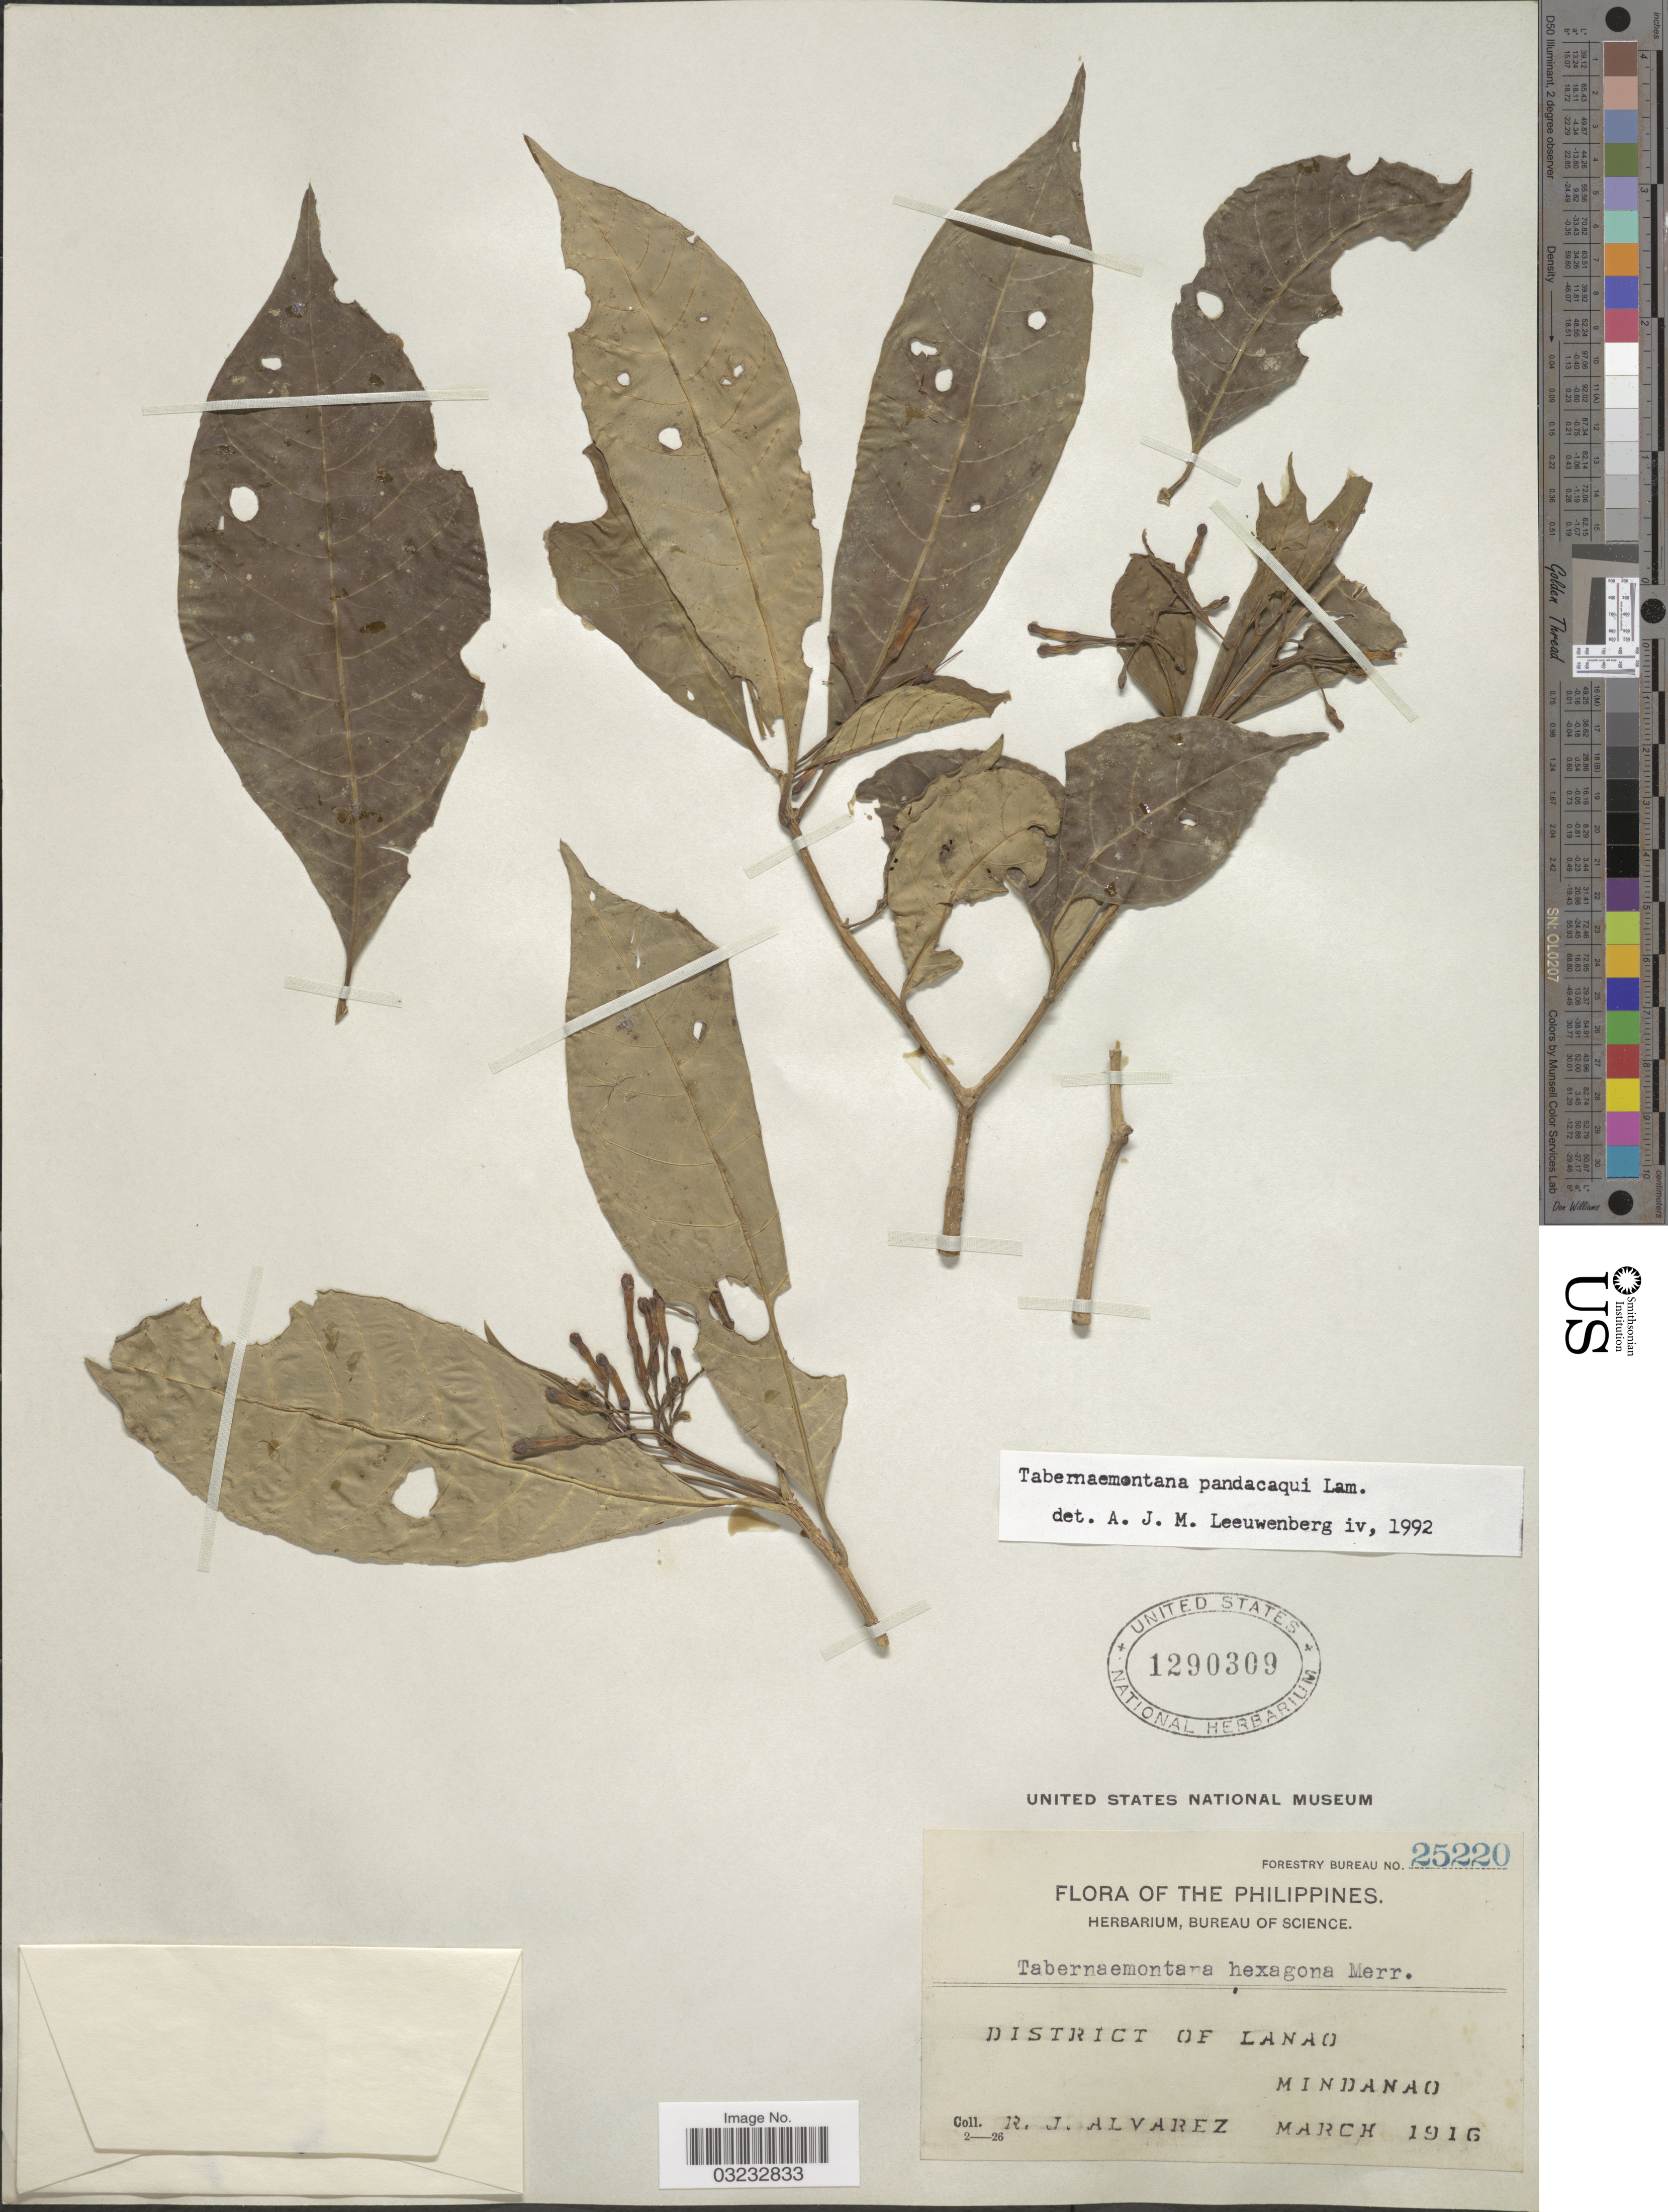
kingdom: Plantae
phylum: Tracheophyta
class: Magnoliopsida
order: Gentianales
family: Apocynaceae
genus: Tabernaemontana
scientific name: Tabernaemontana pandacaqui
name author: Poir.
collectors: R. Alvarez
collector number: Forestry Bureau 25220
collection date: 1916-03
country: Philippines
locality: District of Lanao, Mindanao.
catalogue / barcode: US 1290309